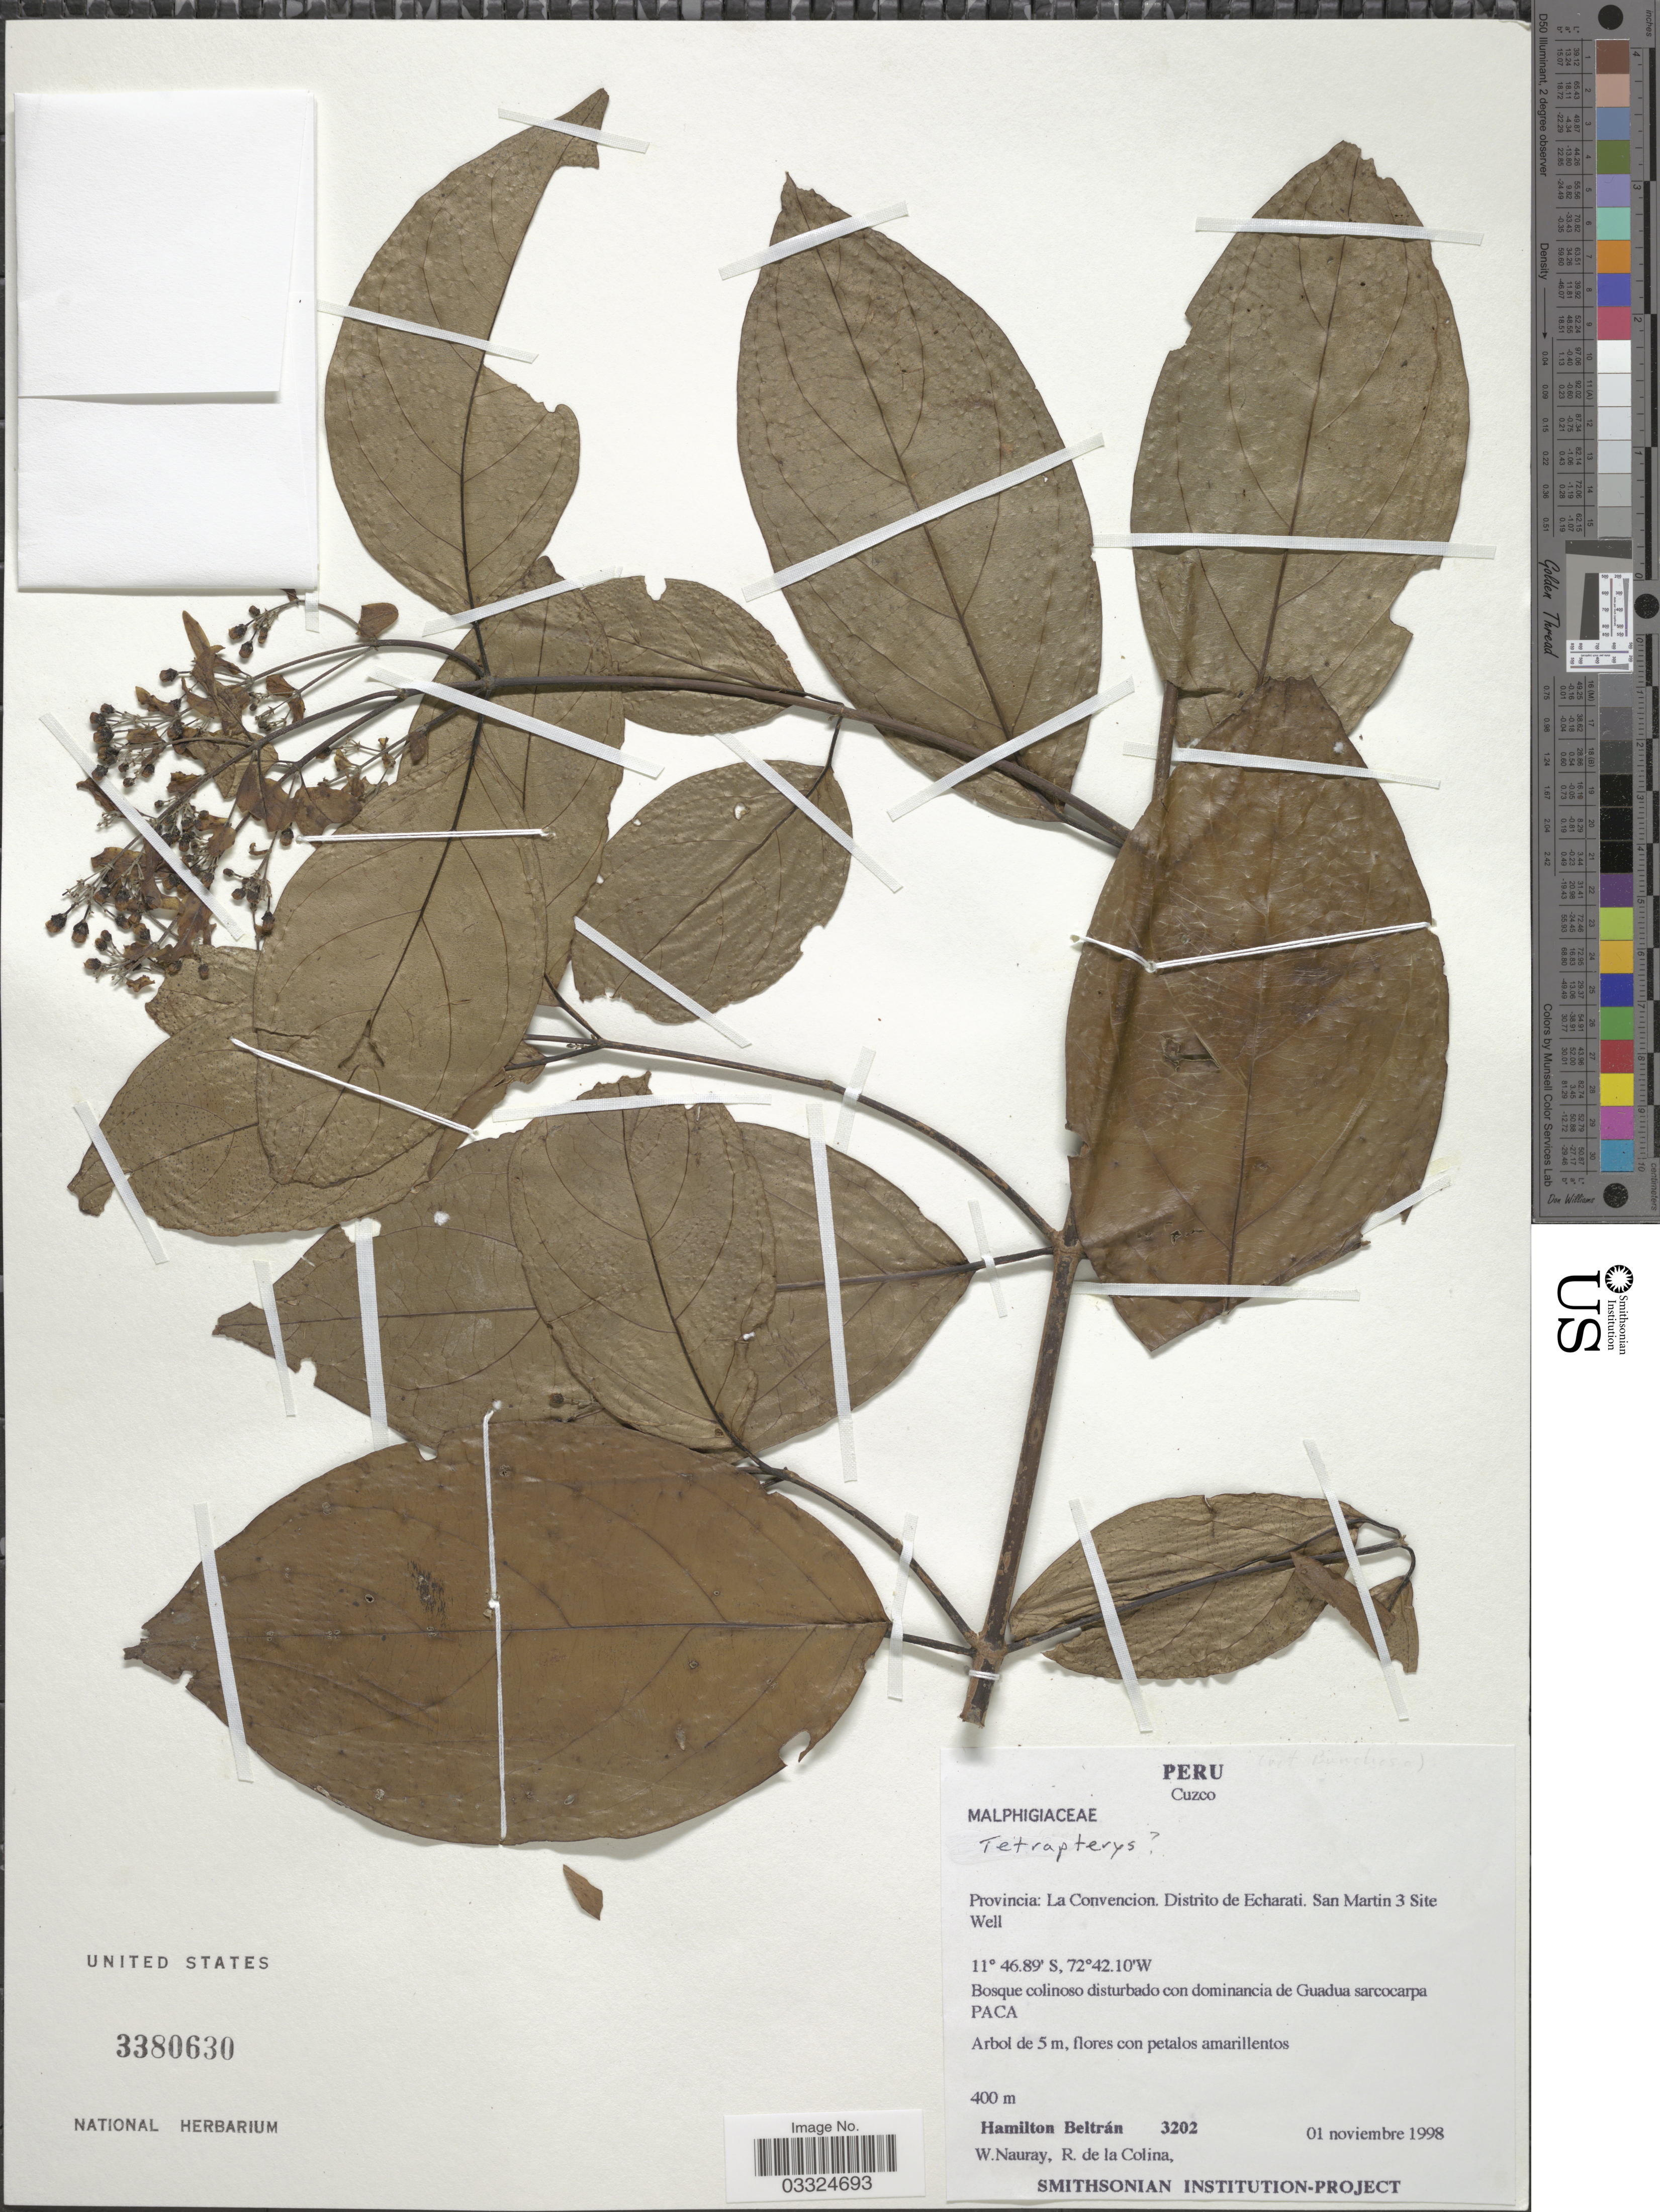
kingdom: Plantae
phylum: Tracheophyta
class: Magnoliopsida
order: Malpighiales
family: Malpighiaceae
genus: Tetrapterys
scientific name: Tetrapterys sp.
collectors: H. Beltran, W. Nauray & R. Colina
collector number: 3202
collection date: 1998-11-01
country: Peru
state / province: Cusco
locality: Cuzco. Provincia: La Convension Dístrito de Echarati. San Martin 3 Site Well.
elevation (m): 400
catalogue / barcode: US 3380630